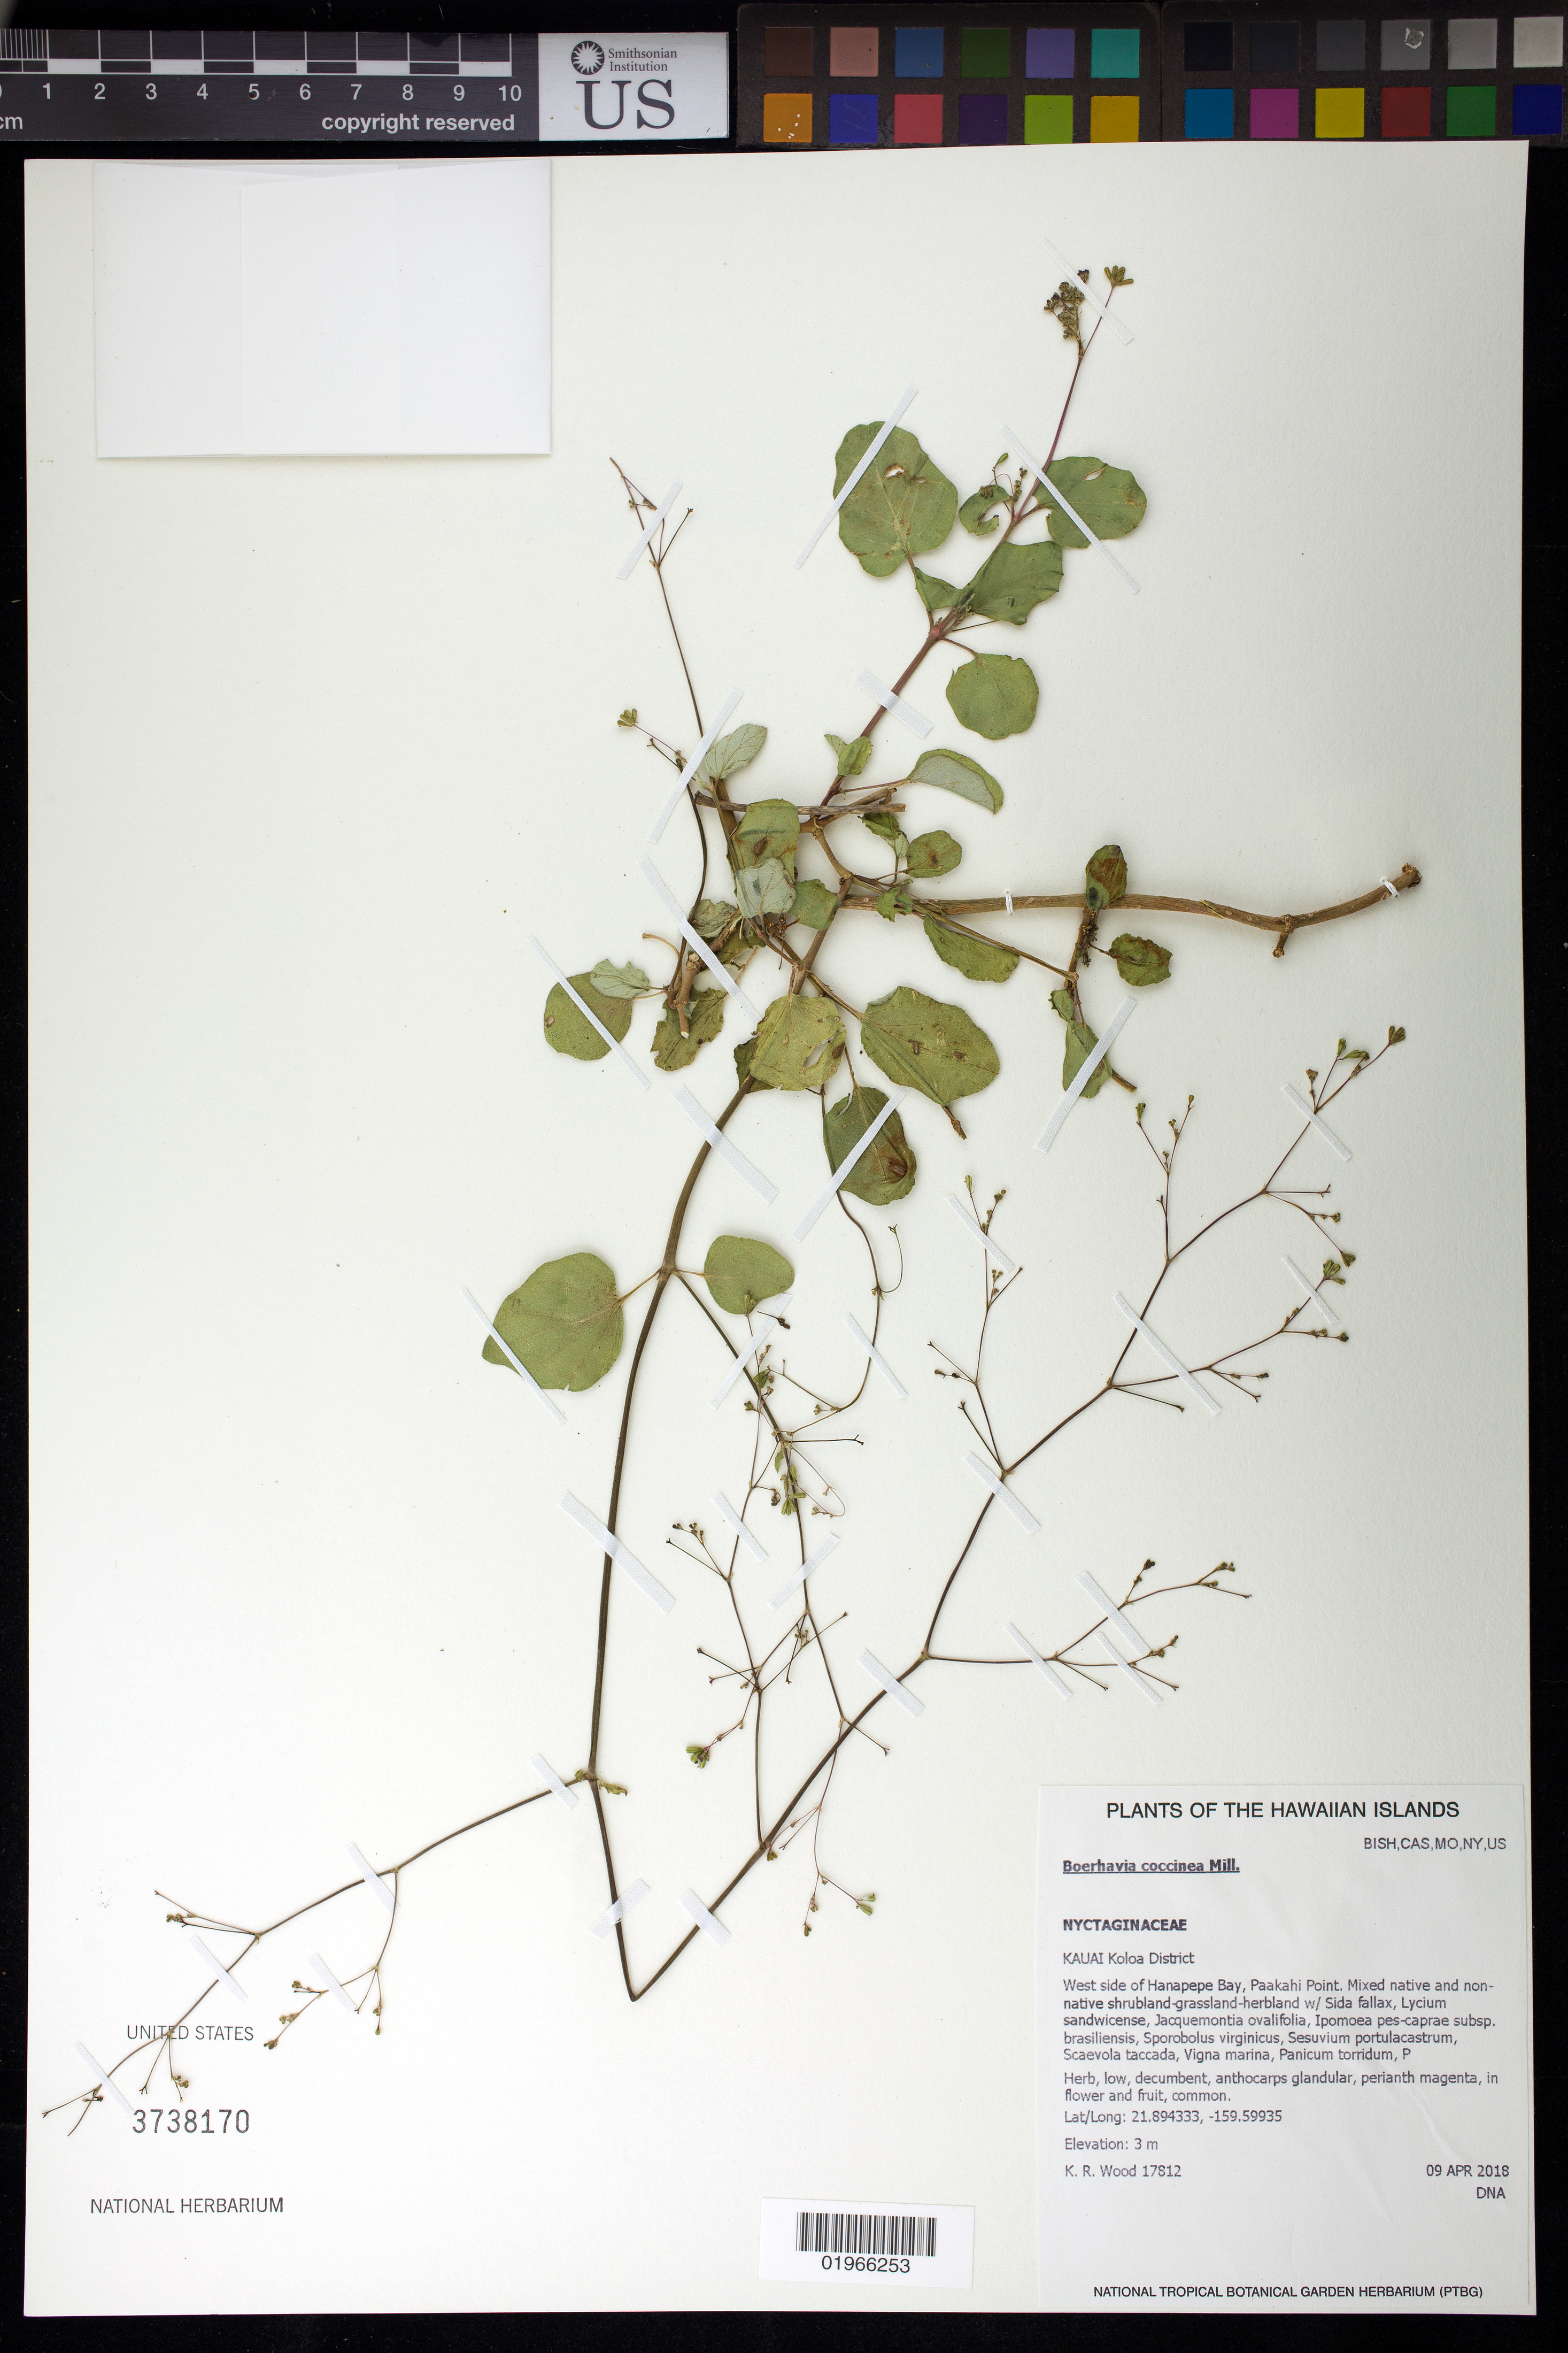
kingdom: Plantae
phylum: Tracheophyta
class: Magnoliopsida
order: Caryophyllales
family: Nyctaginaceae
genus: Boerhavia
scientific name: Boerhavia coccinea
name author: Mill.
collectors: K. R. Wood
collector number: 17812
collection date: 2018-04-09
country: United States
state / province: Hawaii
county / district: Kauai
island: Kaua'i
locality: Koloa District, west side of Hanapepe Bay, Paakahi Point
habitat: Mixed native and non-native shrubland/grassland/herbland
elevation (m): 3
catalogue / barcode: US 3738170